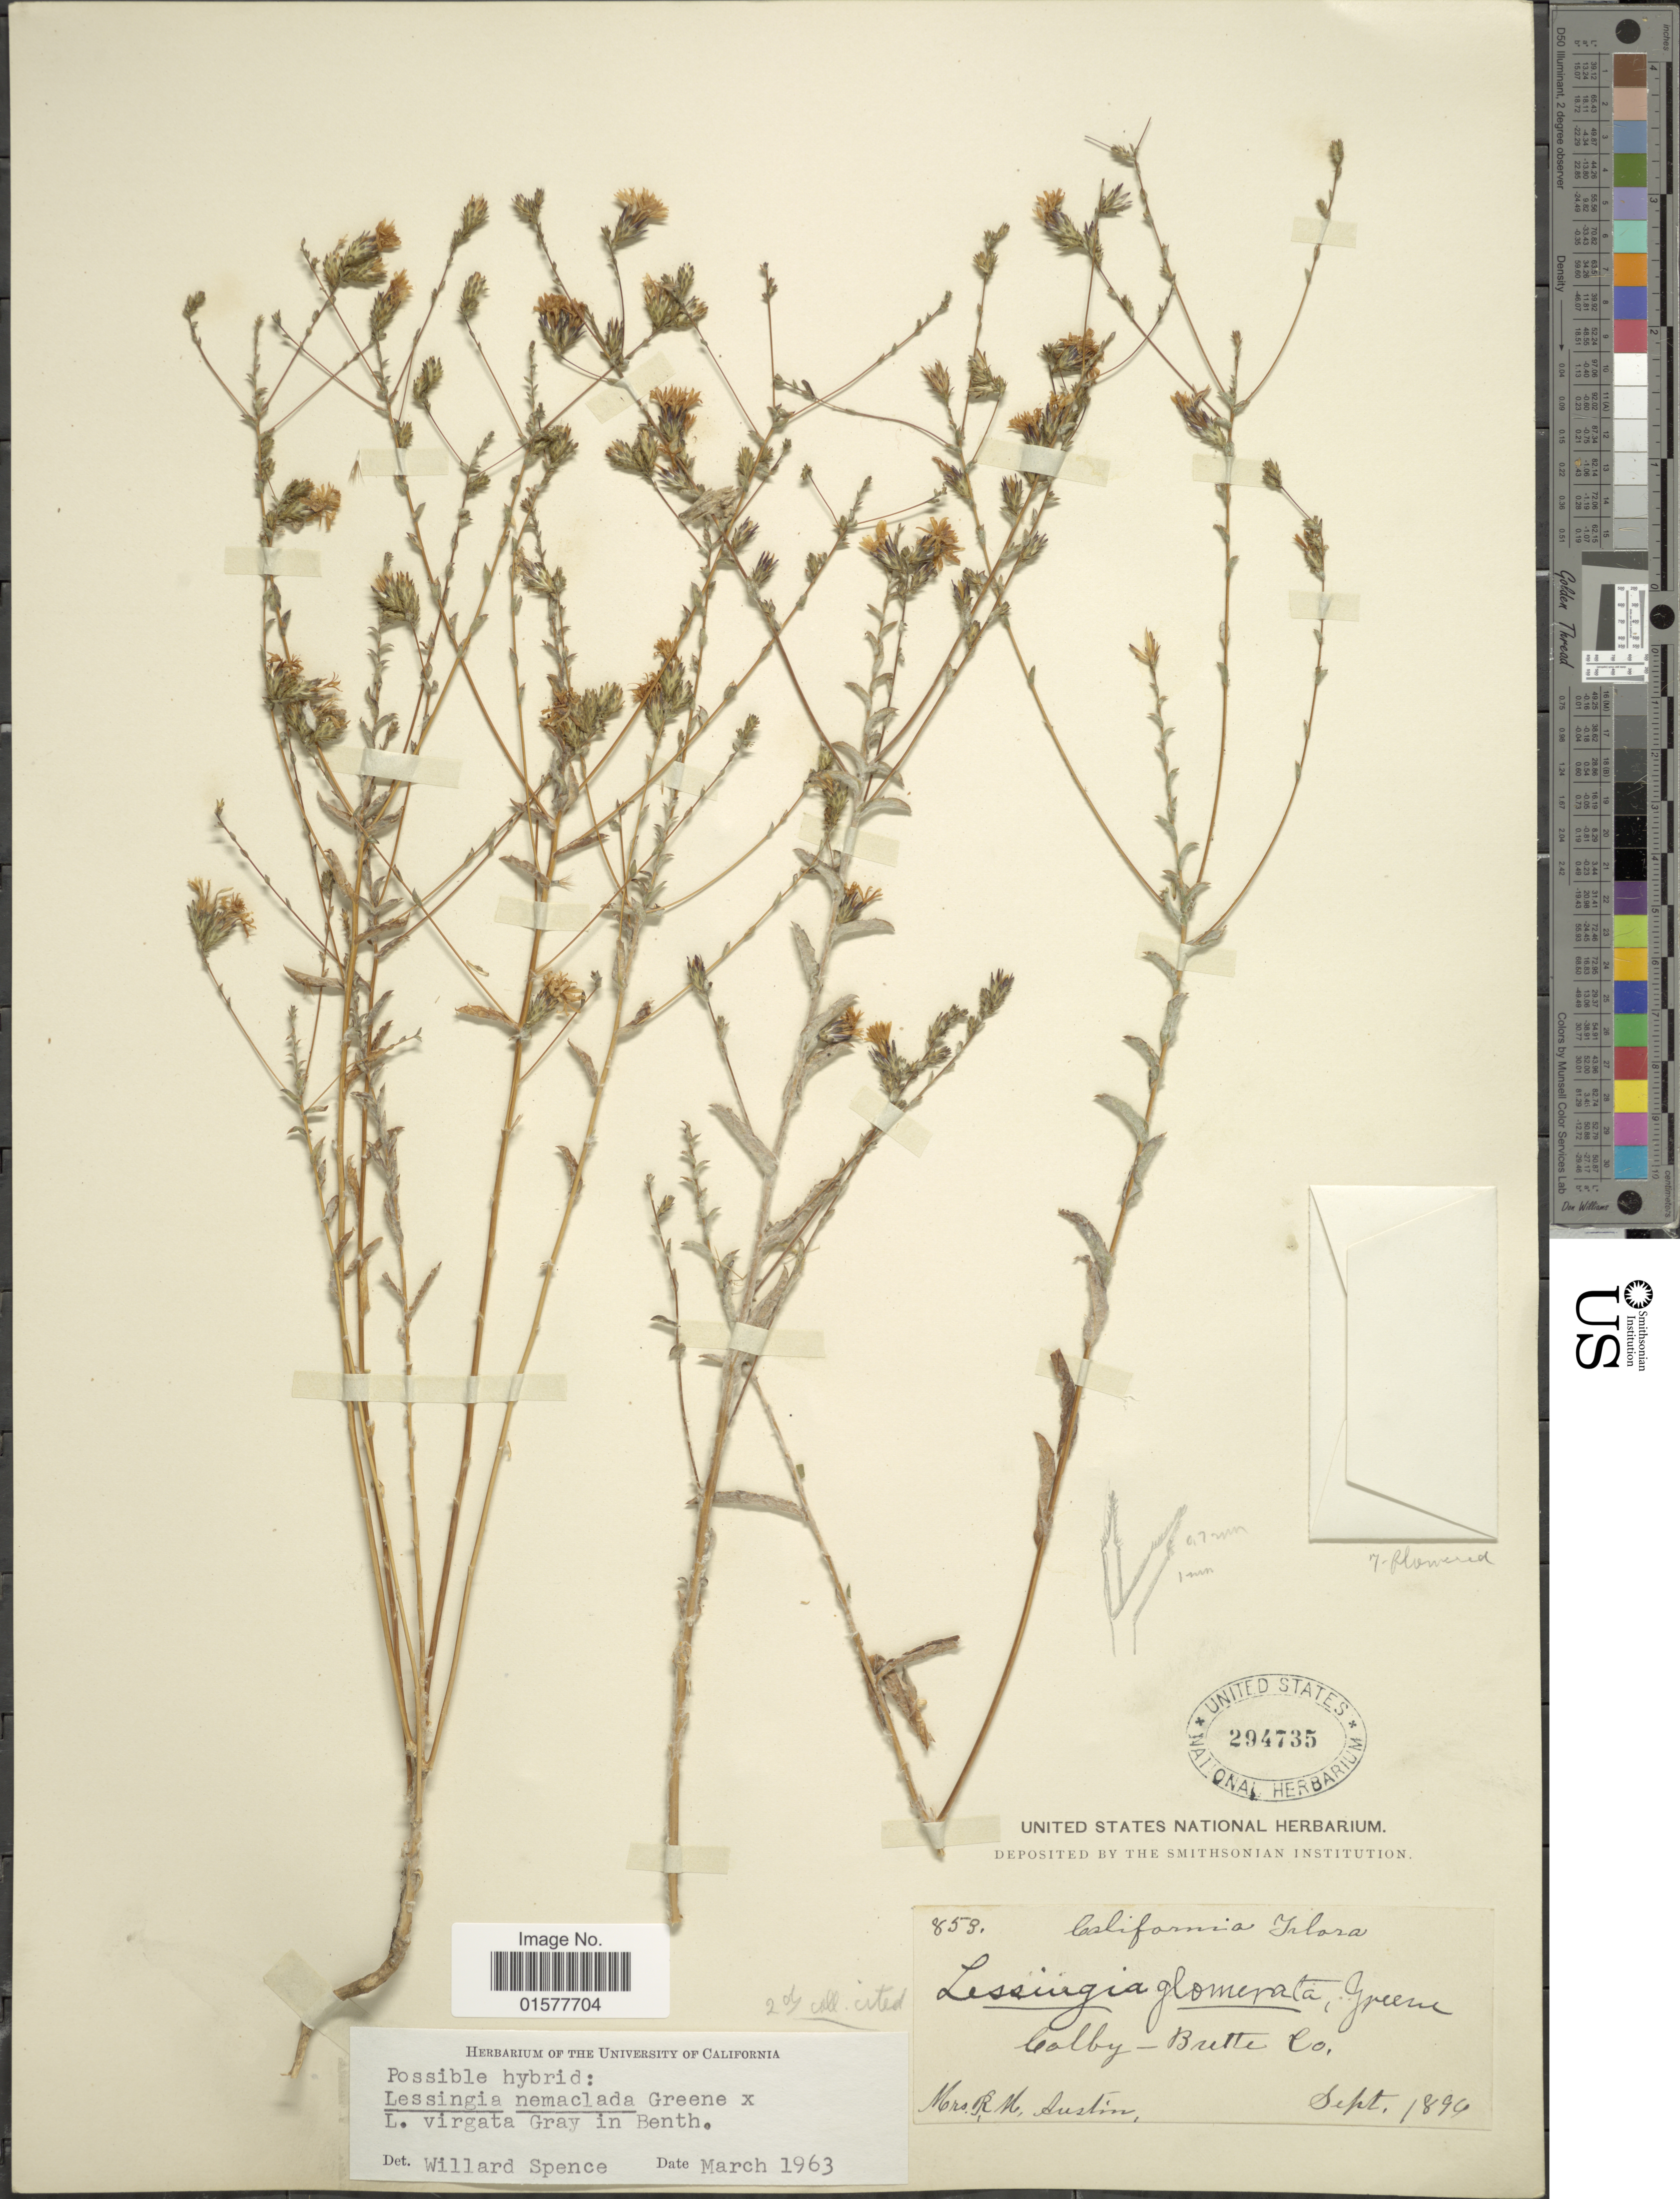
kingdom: Plantae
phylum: Tracheophyta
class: Magnoliopsida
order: Asterales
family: Asteraceae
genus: Lessingia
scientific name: Lessingia nemaclada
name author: Greene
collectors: R. Austin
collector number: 853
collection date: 1899-09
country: United States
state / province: California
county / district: Butte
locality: Colby, Butte Co.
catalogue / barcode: US 294735